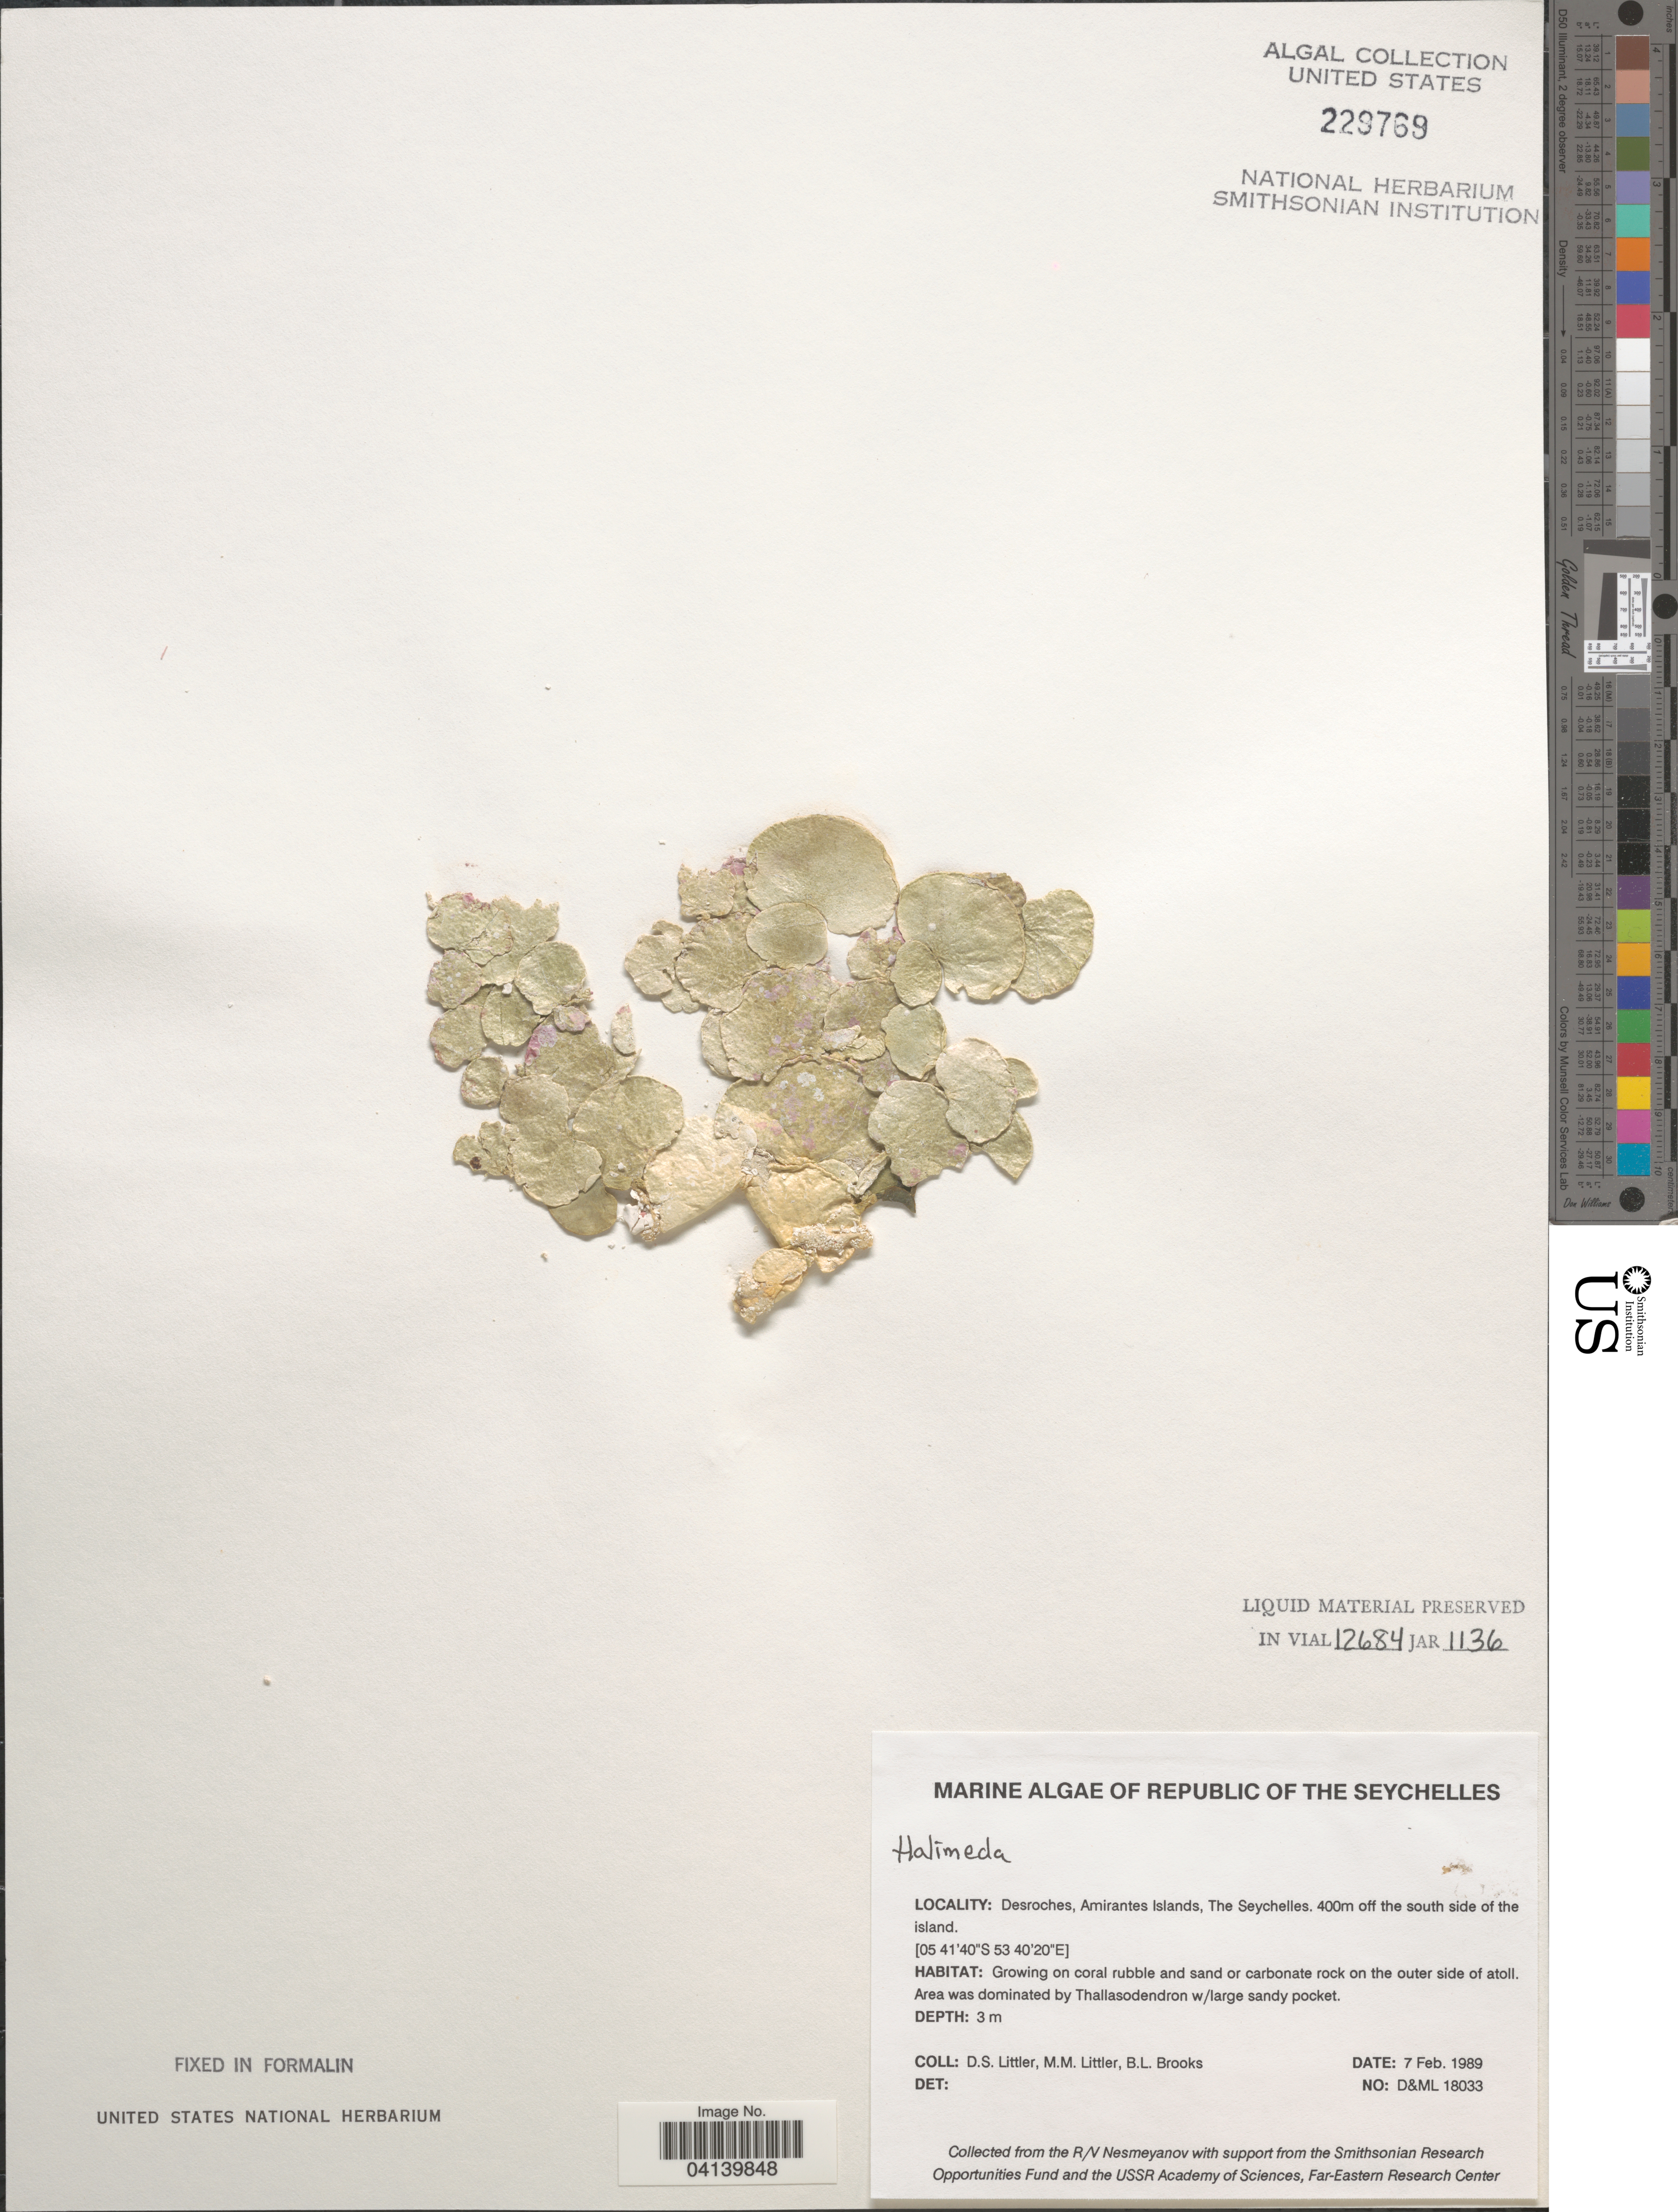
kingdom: Plantae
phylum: Chlorophyta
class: Ulvophyceae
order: Bryopsidales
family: Halimedaceae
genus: Halimeda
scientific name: Halimeda sp.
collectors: D. S. Littler & B. Brooks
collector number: D&ML 18033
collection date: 1989-02-07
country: Seychelles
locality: Republic of The Seychelles. Desroches, Amirantes Islands, 400km off the south side of the island.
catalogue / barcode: US 229769